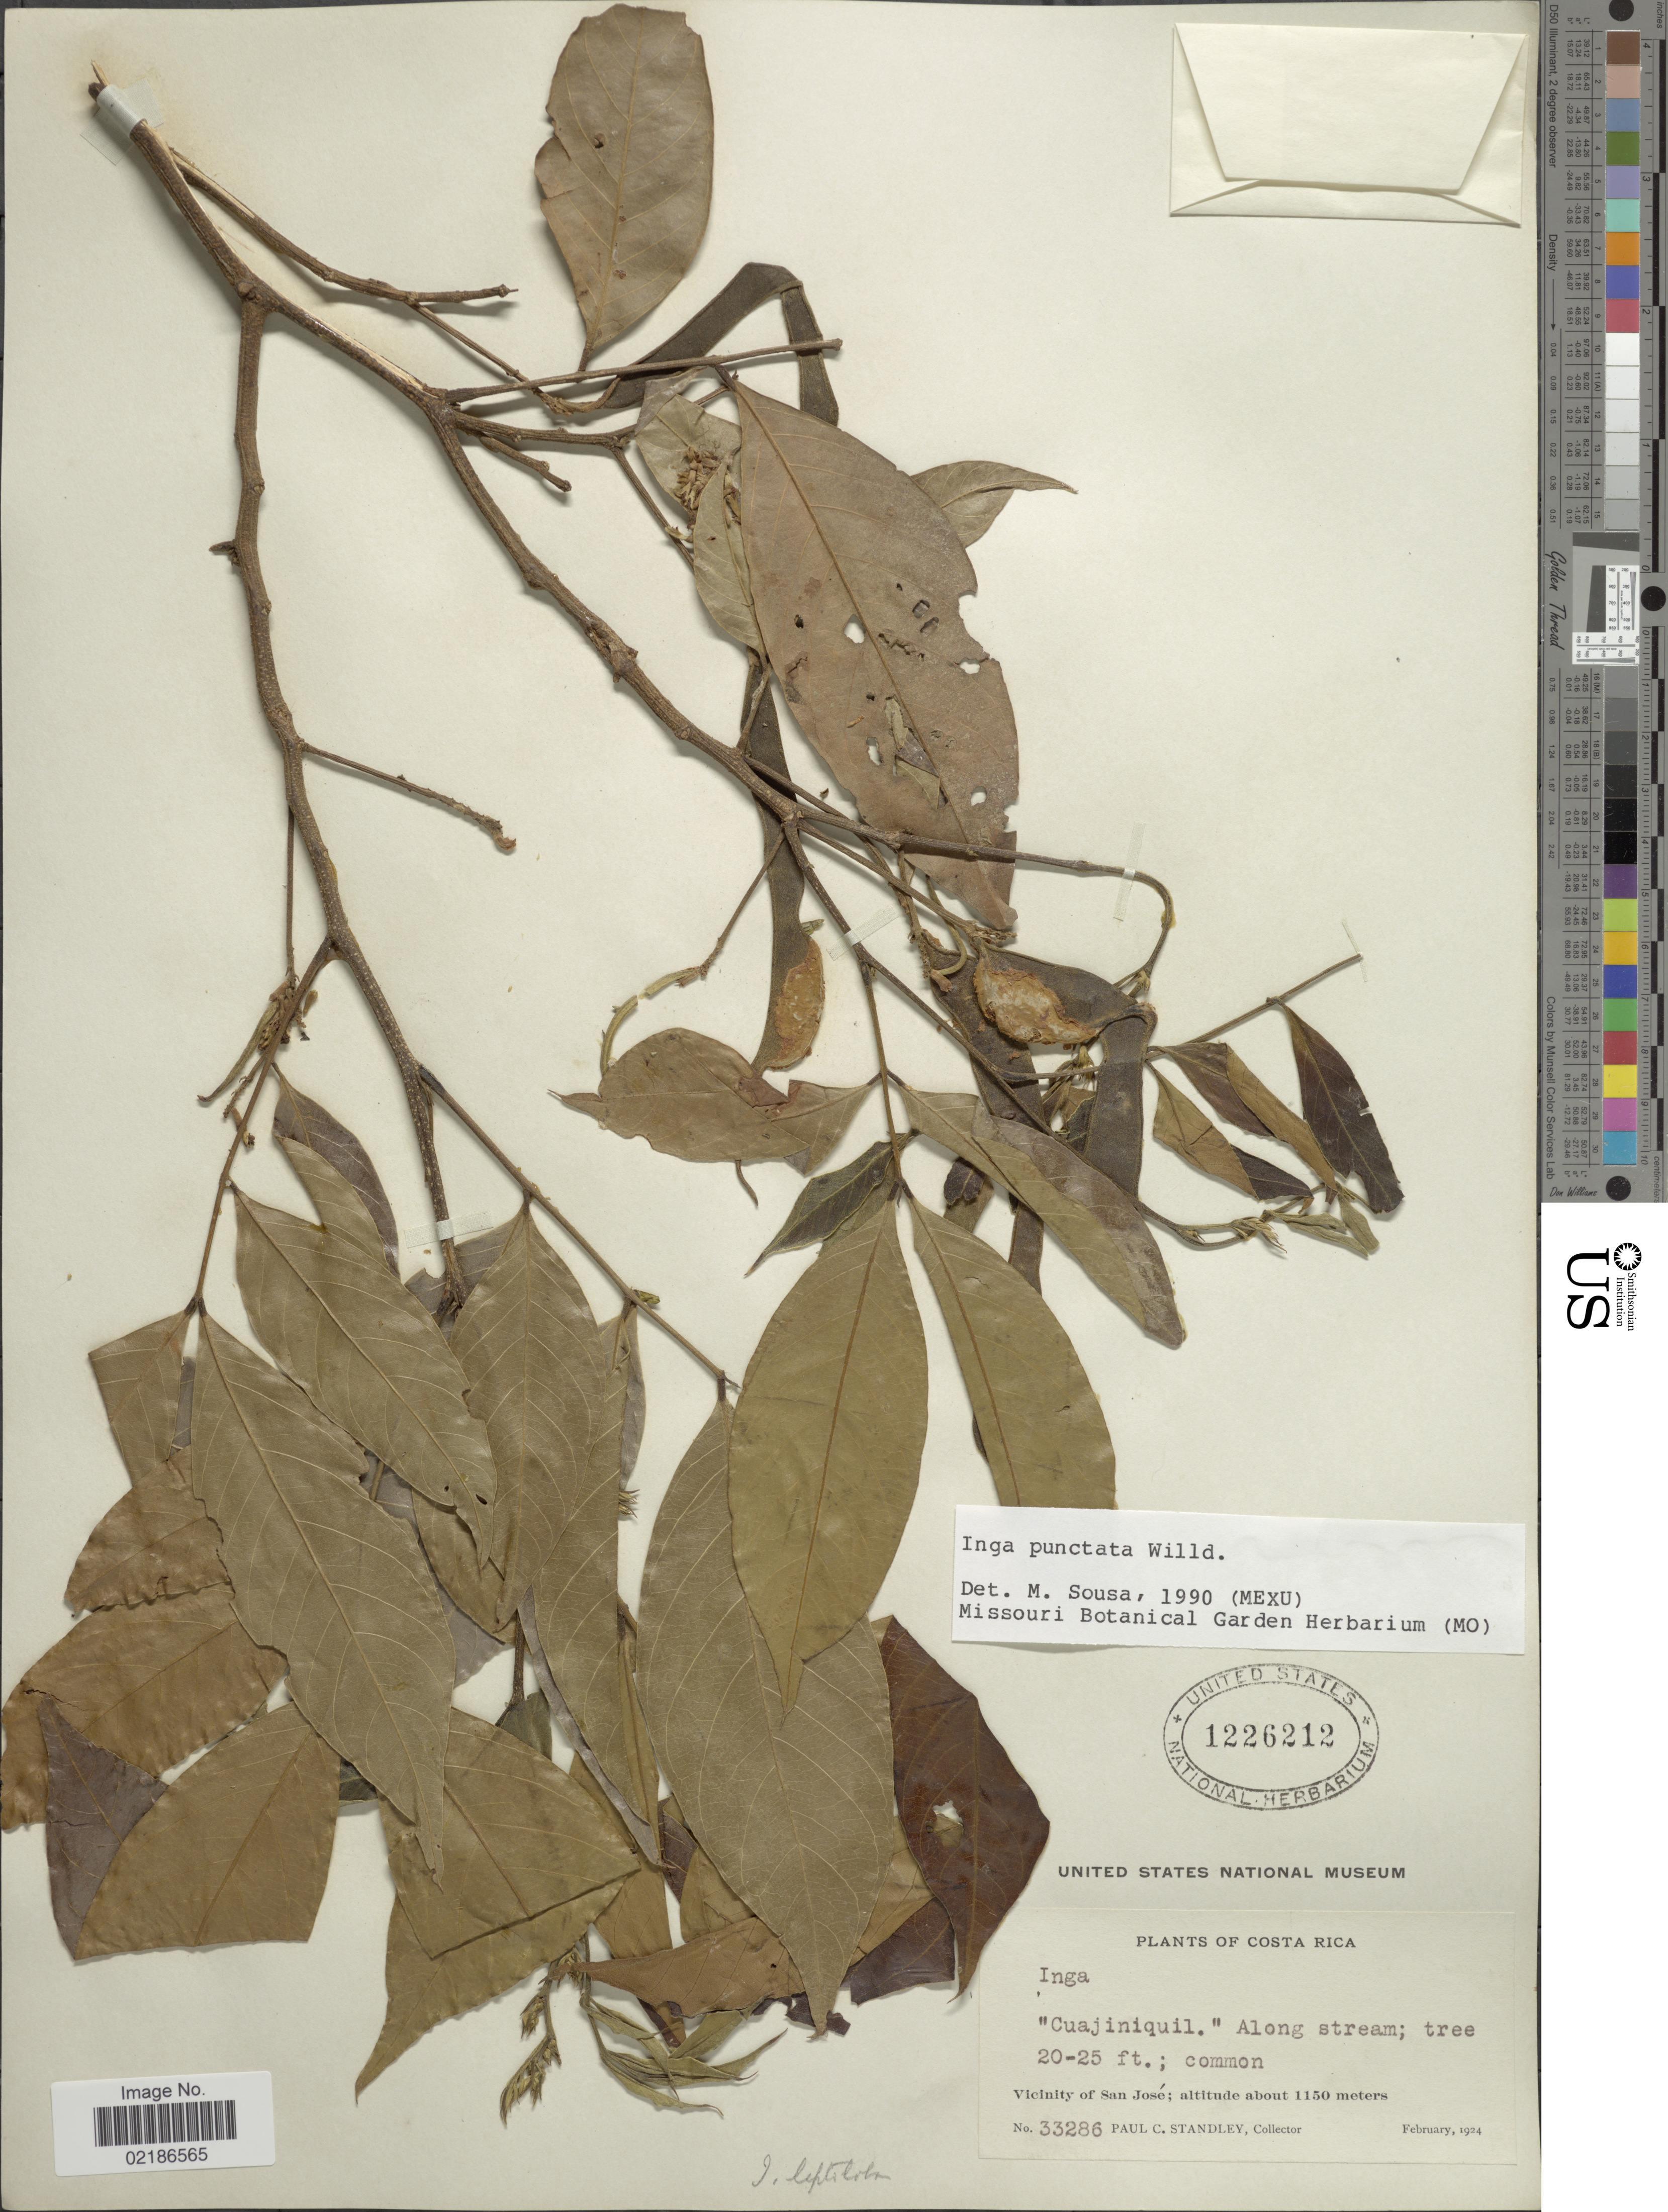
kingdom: Plantae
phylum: Tracheophyta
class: Magnoliopsida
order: Fabales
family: Fabaceae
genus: Inga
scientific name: Inga punctata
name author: Willd.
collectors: P. C. Standley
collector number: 33286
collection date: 1924-02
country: Costa Rica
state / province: San José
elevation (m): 1150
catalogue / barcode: US 1226212